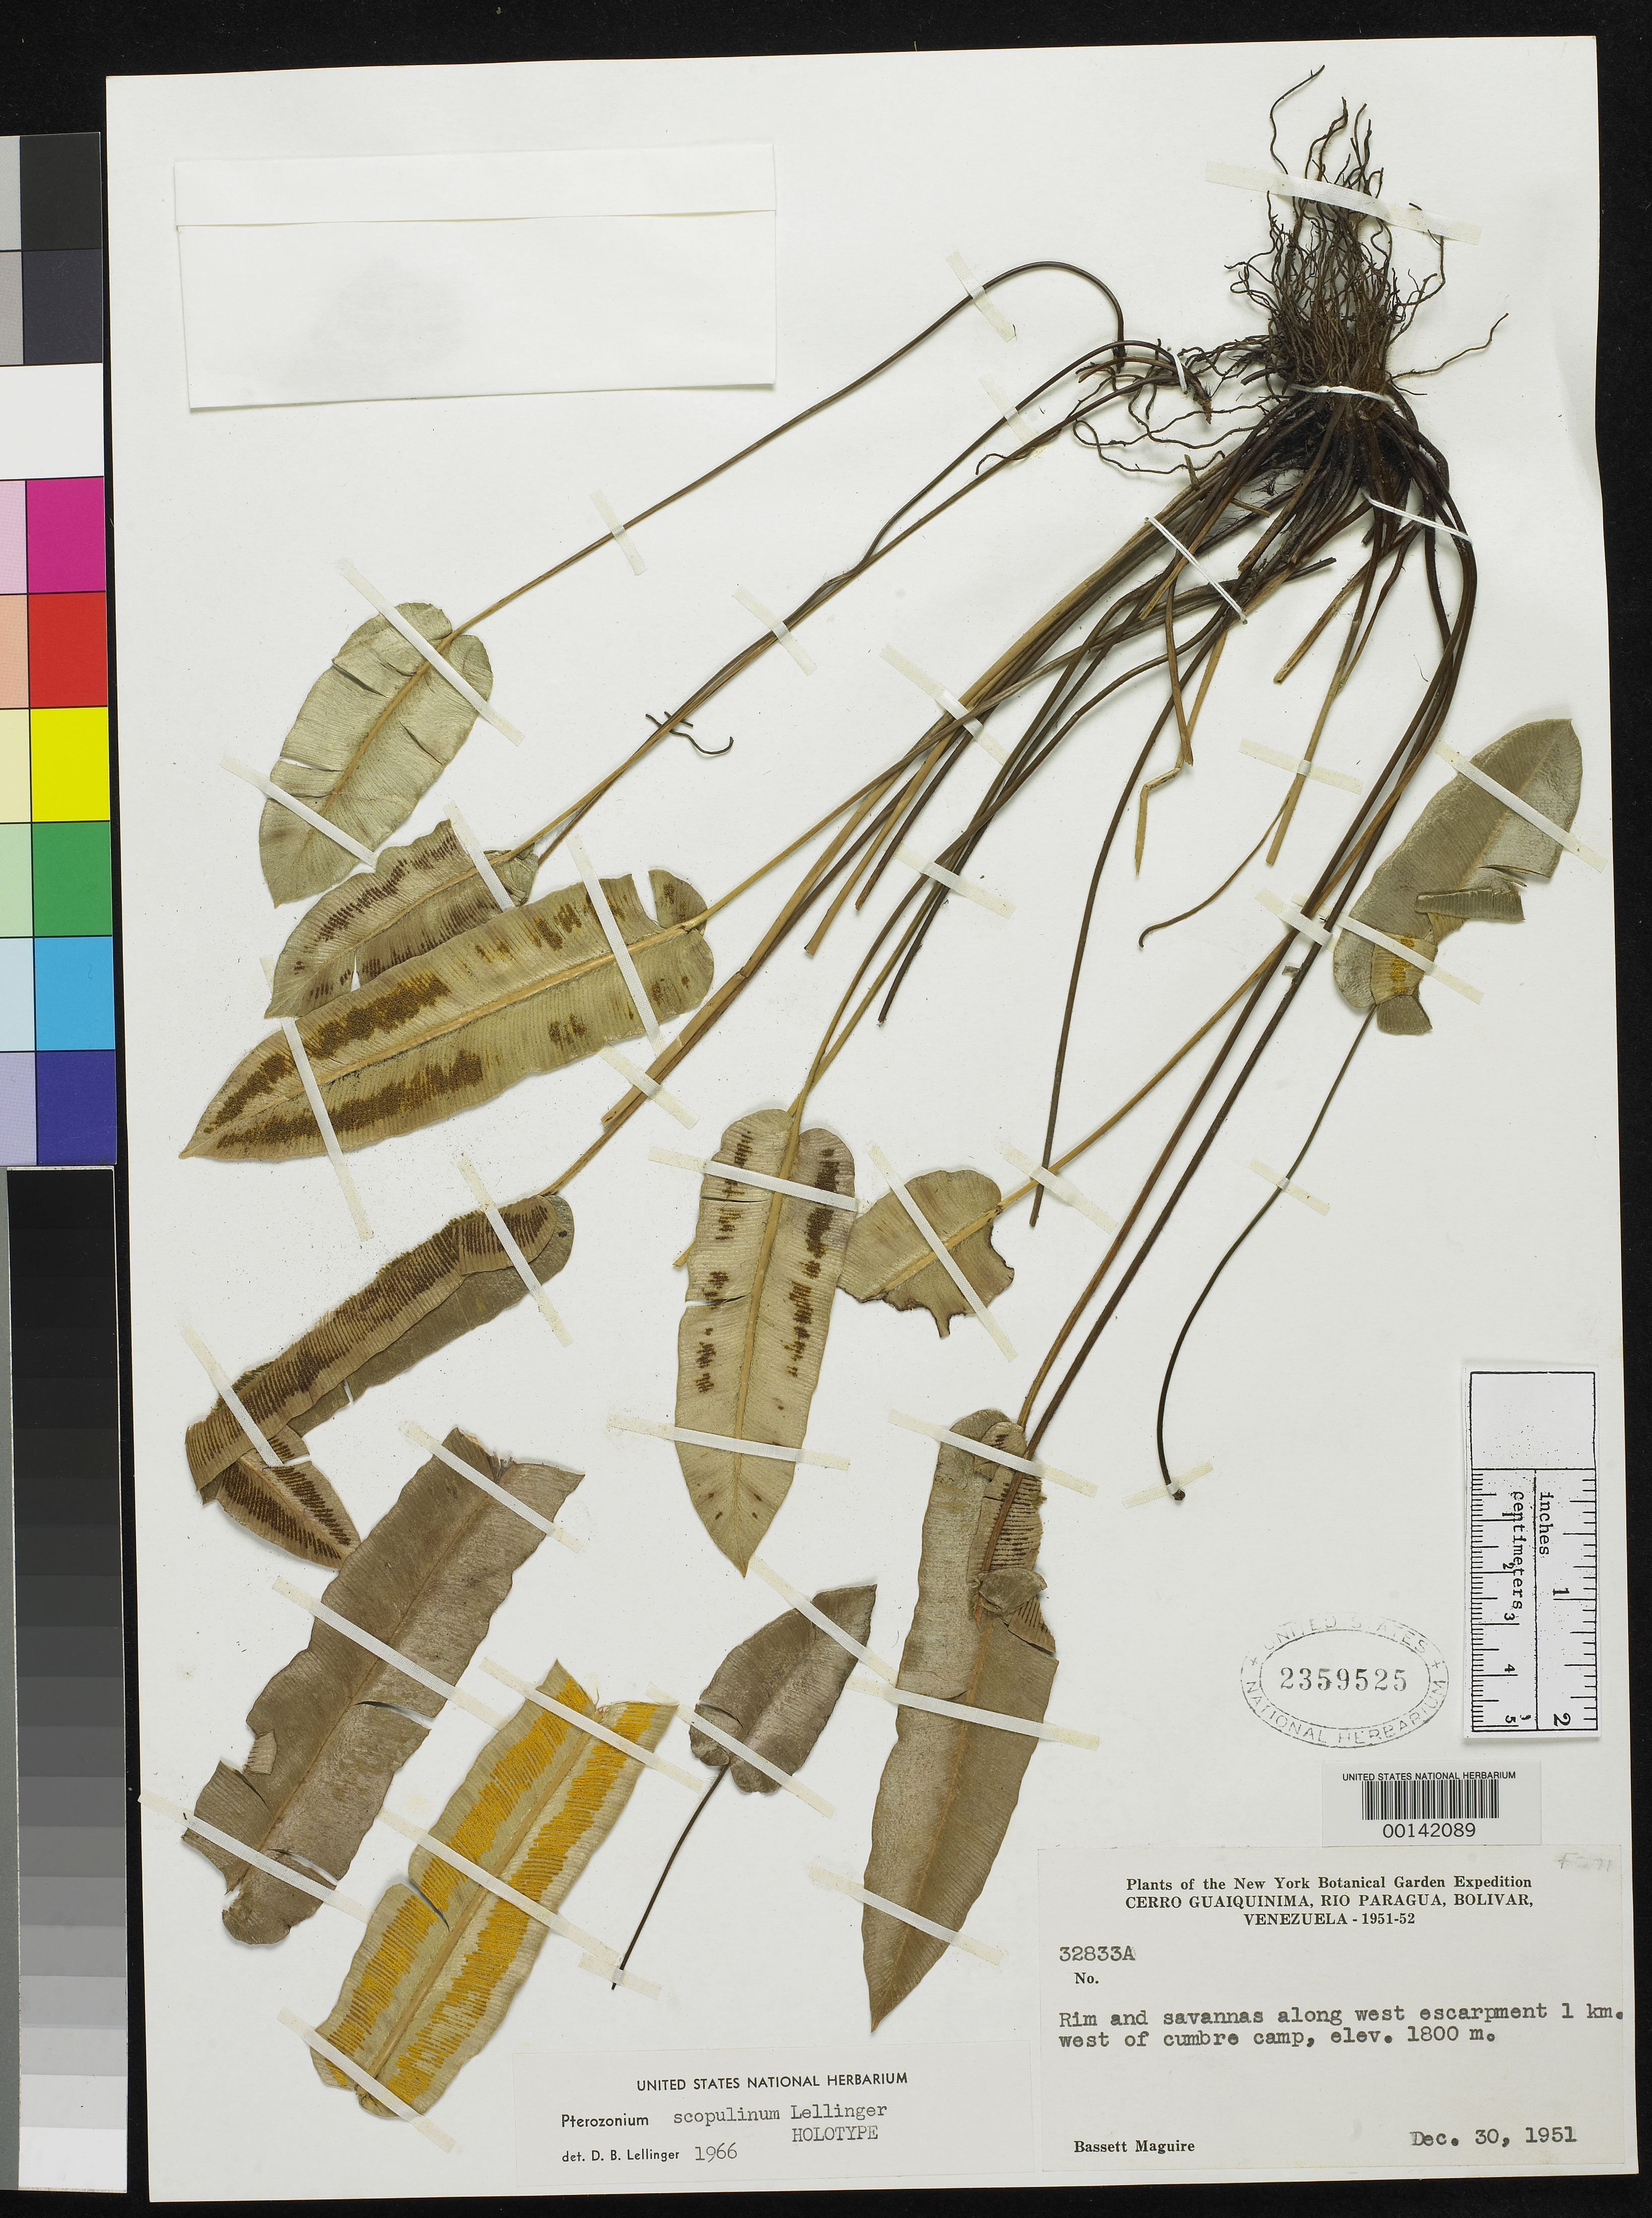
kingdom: Plantae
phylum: Tracheophyta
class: Polypodiopsida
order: Polypodiales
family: Pteridaceae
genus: Pterozonium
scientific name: Pterozonium scopulinum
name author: Lellinger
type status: Holotype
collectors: B. Maguire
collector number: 32833a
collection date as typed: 30 Dec 1951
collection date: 1951-12-30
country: Venezuela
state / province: Bolivar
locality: Cerro Guaiquinima, Rio Paragua.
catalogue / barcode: US 2359525